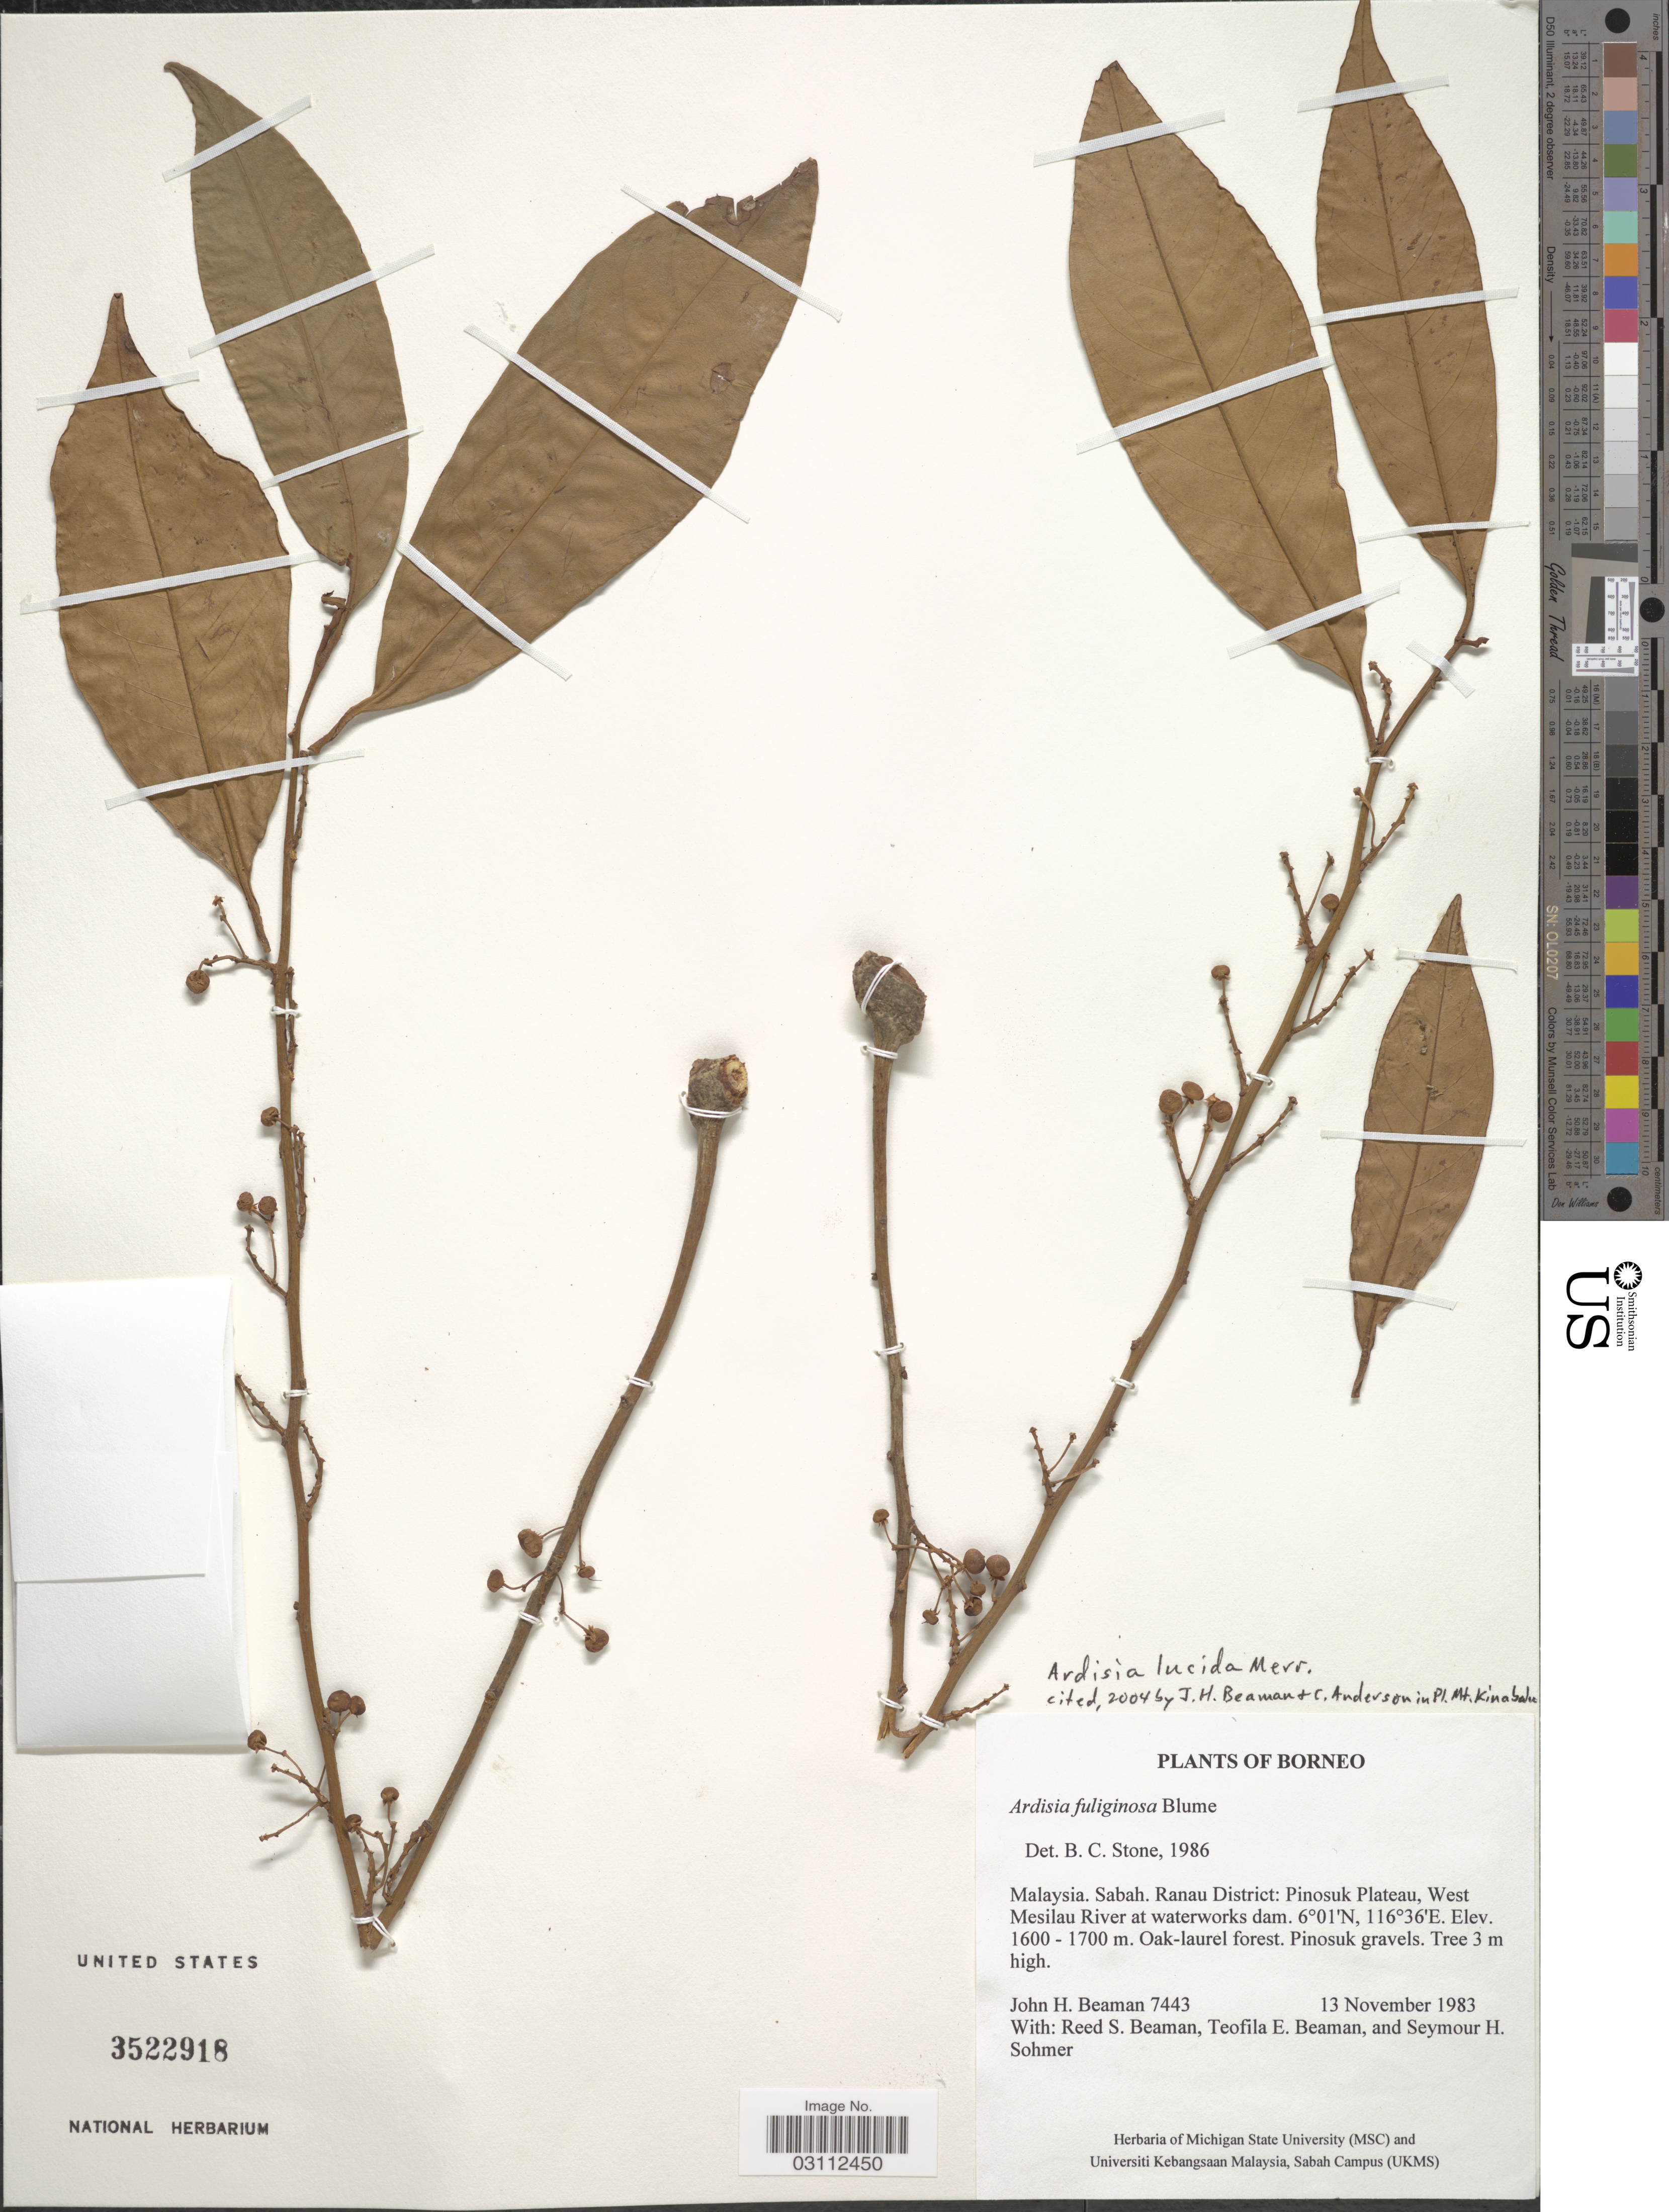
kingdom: Plantae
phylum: Tracheophyta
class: Magnoliopsida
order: Ericales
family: Primulaceae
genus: Ardisia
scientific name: Ardisia lucida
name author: Merr.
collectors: J. H. Beaman, R. S. Beaman, T. E. Beaman & S. H. Sohmer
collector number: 7443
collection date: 1983-11-13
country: Malaysia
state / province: Sabah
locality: Borneo. Ranau District: Pinosuk Plateau, West Mesilau River at waterworks dam.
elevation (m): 1600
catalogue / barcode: US 3522918